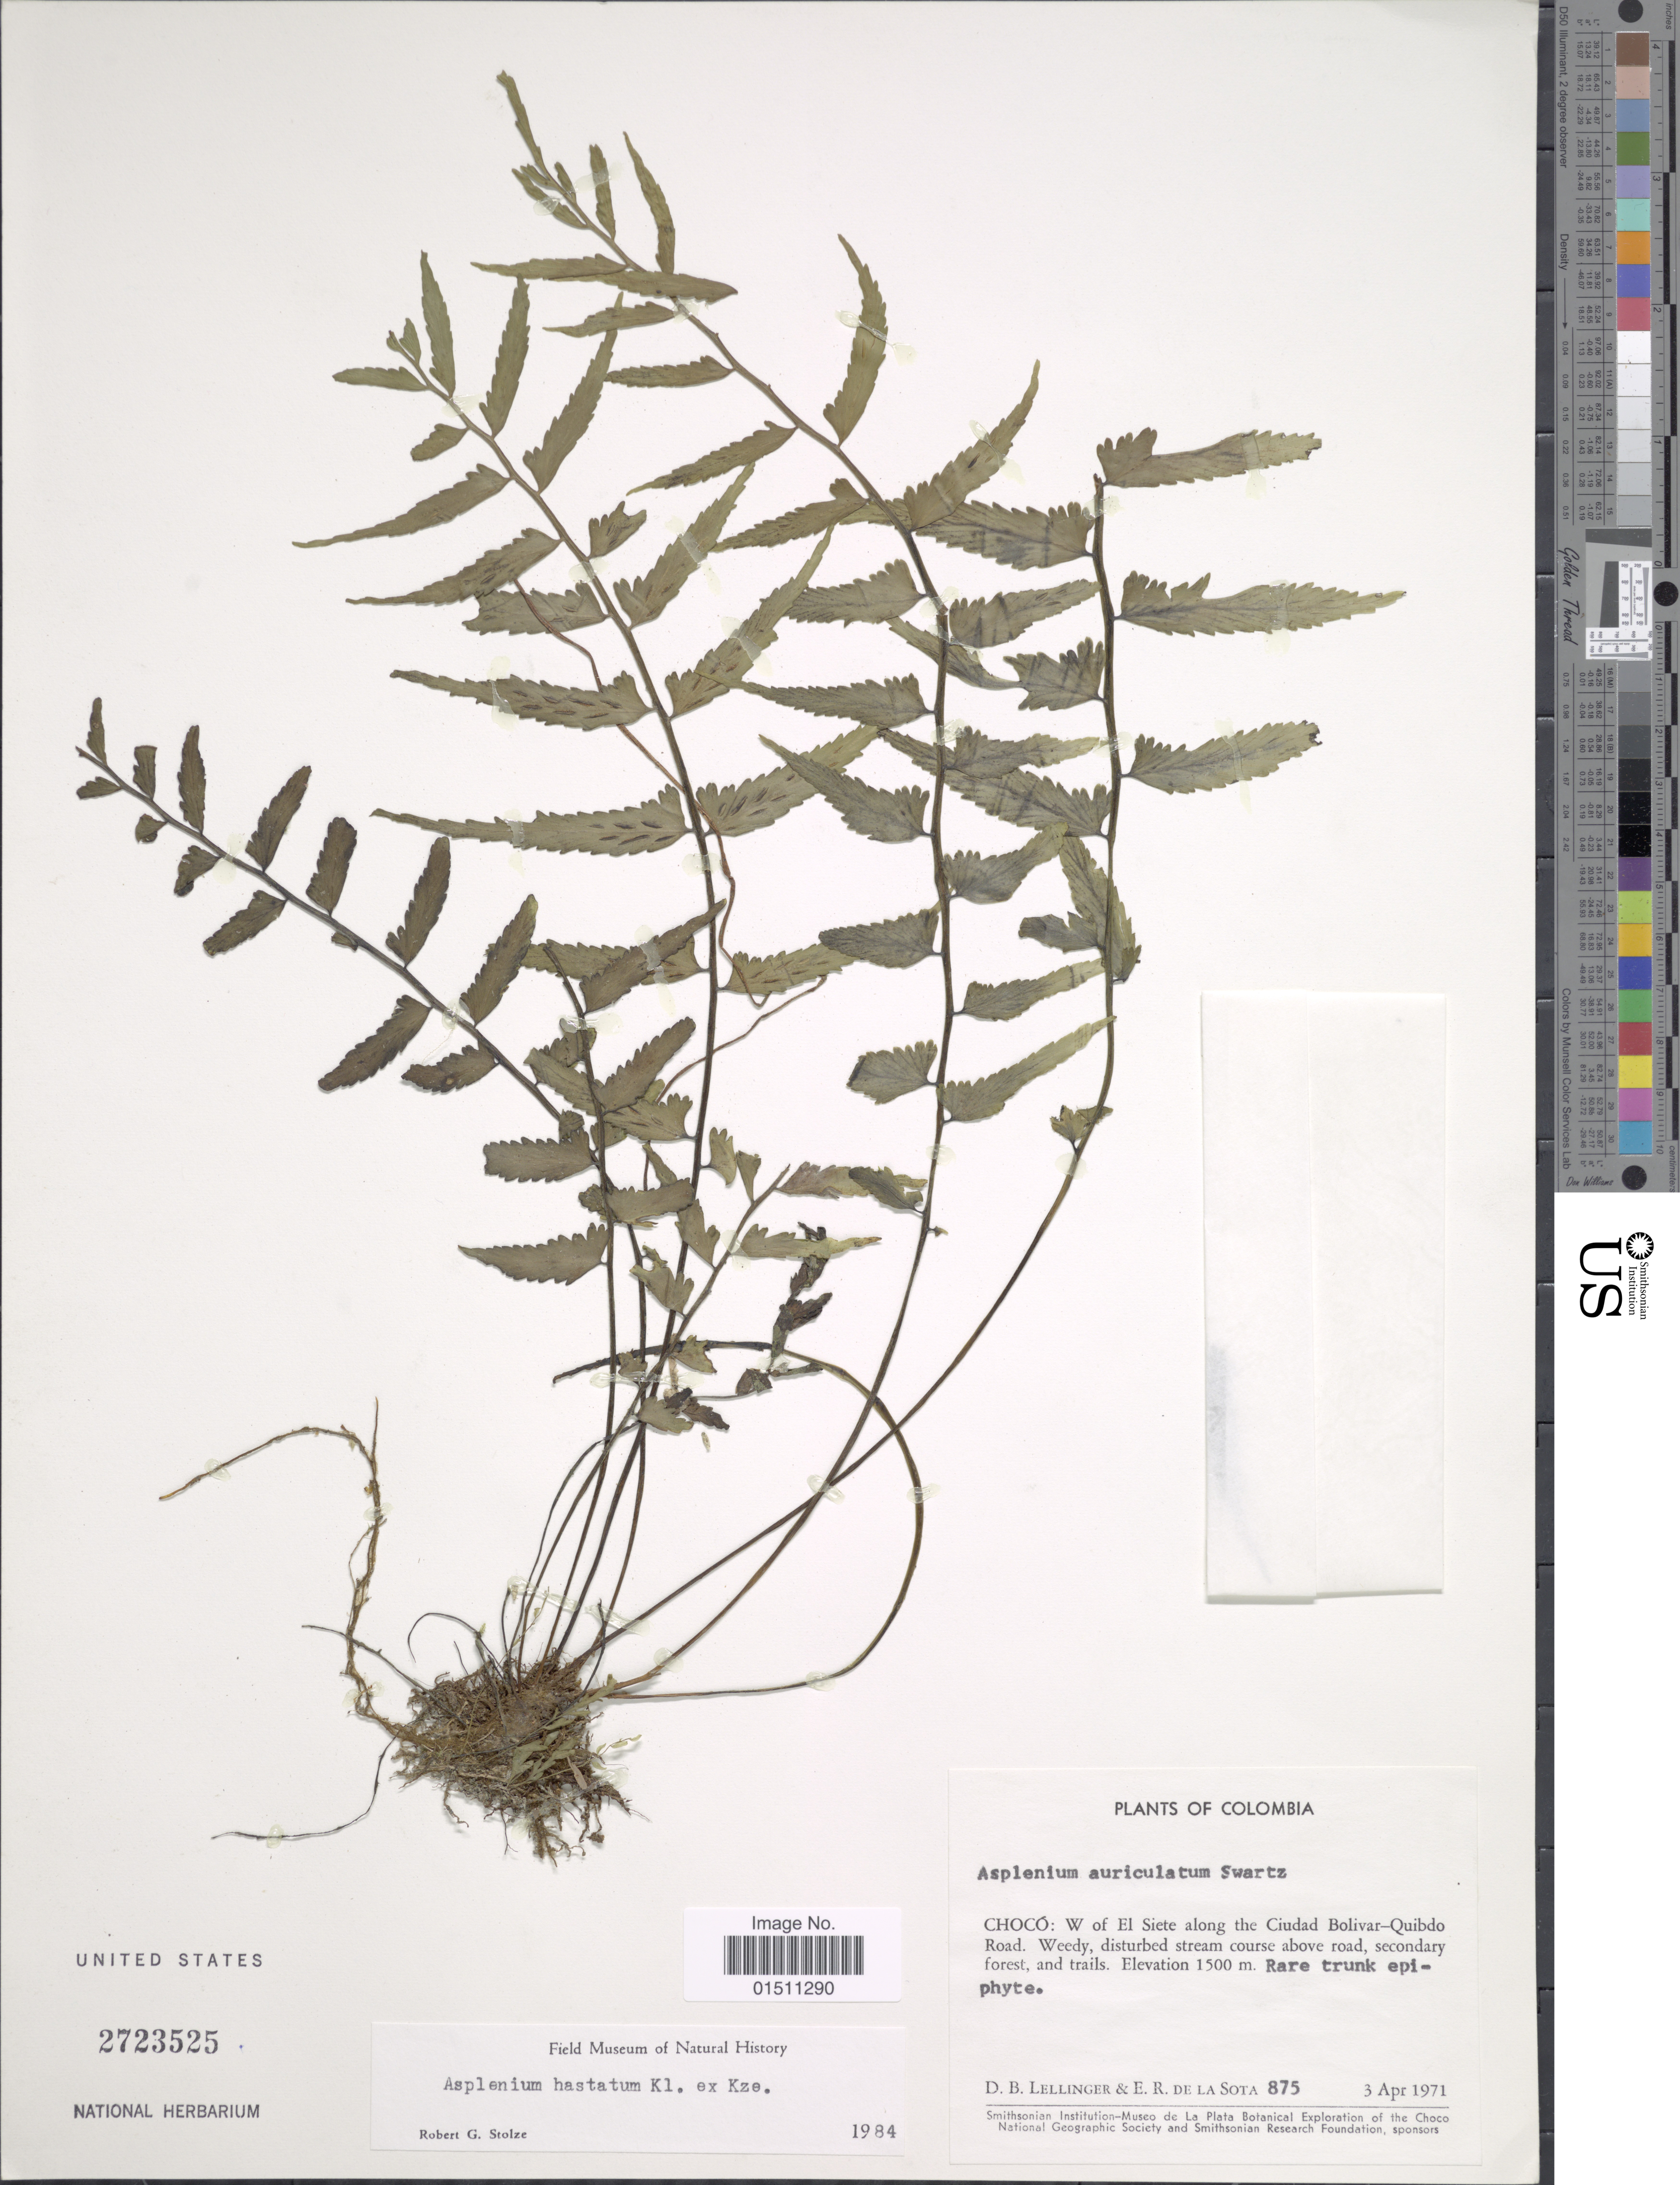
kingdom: Plantae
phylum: Tracheophyta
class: Polypodiopsida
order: Polypodiales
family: Aspleniaceae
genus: Asplenium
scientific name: Asplenium hastatum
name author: Klotzsch ex Kunze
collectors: D. B. Lellinger & E. R. de la Sota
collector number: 875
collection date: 1971-04-03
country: Colombia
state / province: Chocó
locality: Colombia, W of El Siete along the Cuidad Bolivar-Quibdo Road.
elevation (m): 1500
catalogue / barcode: US 2723525